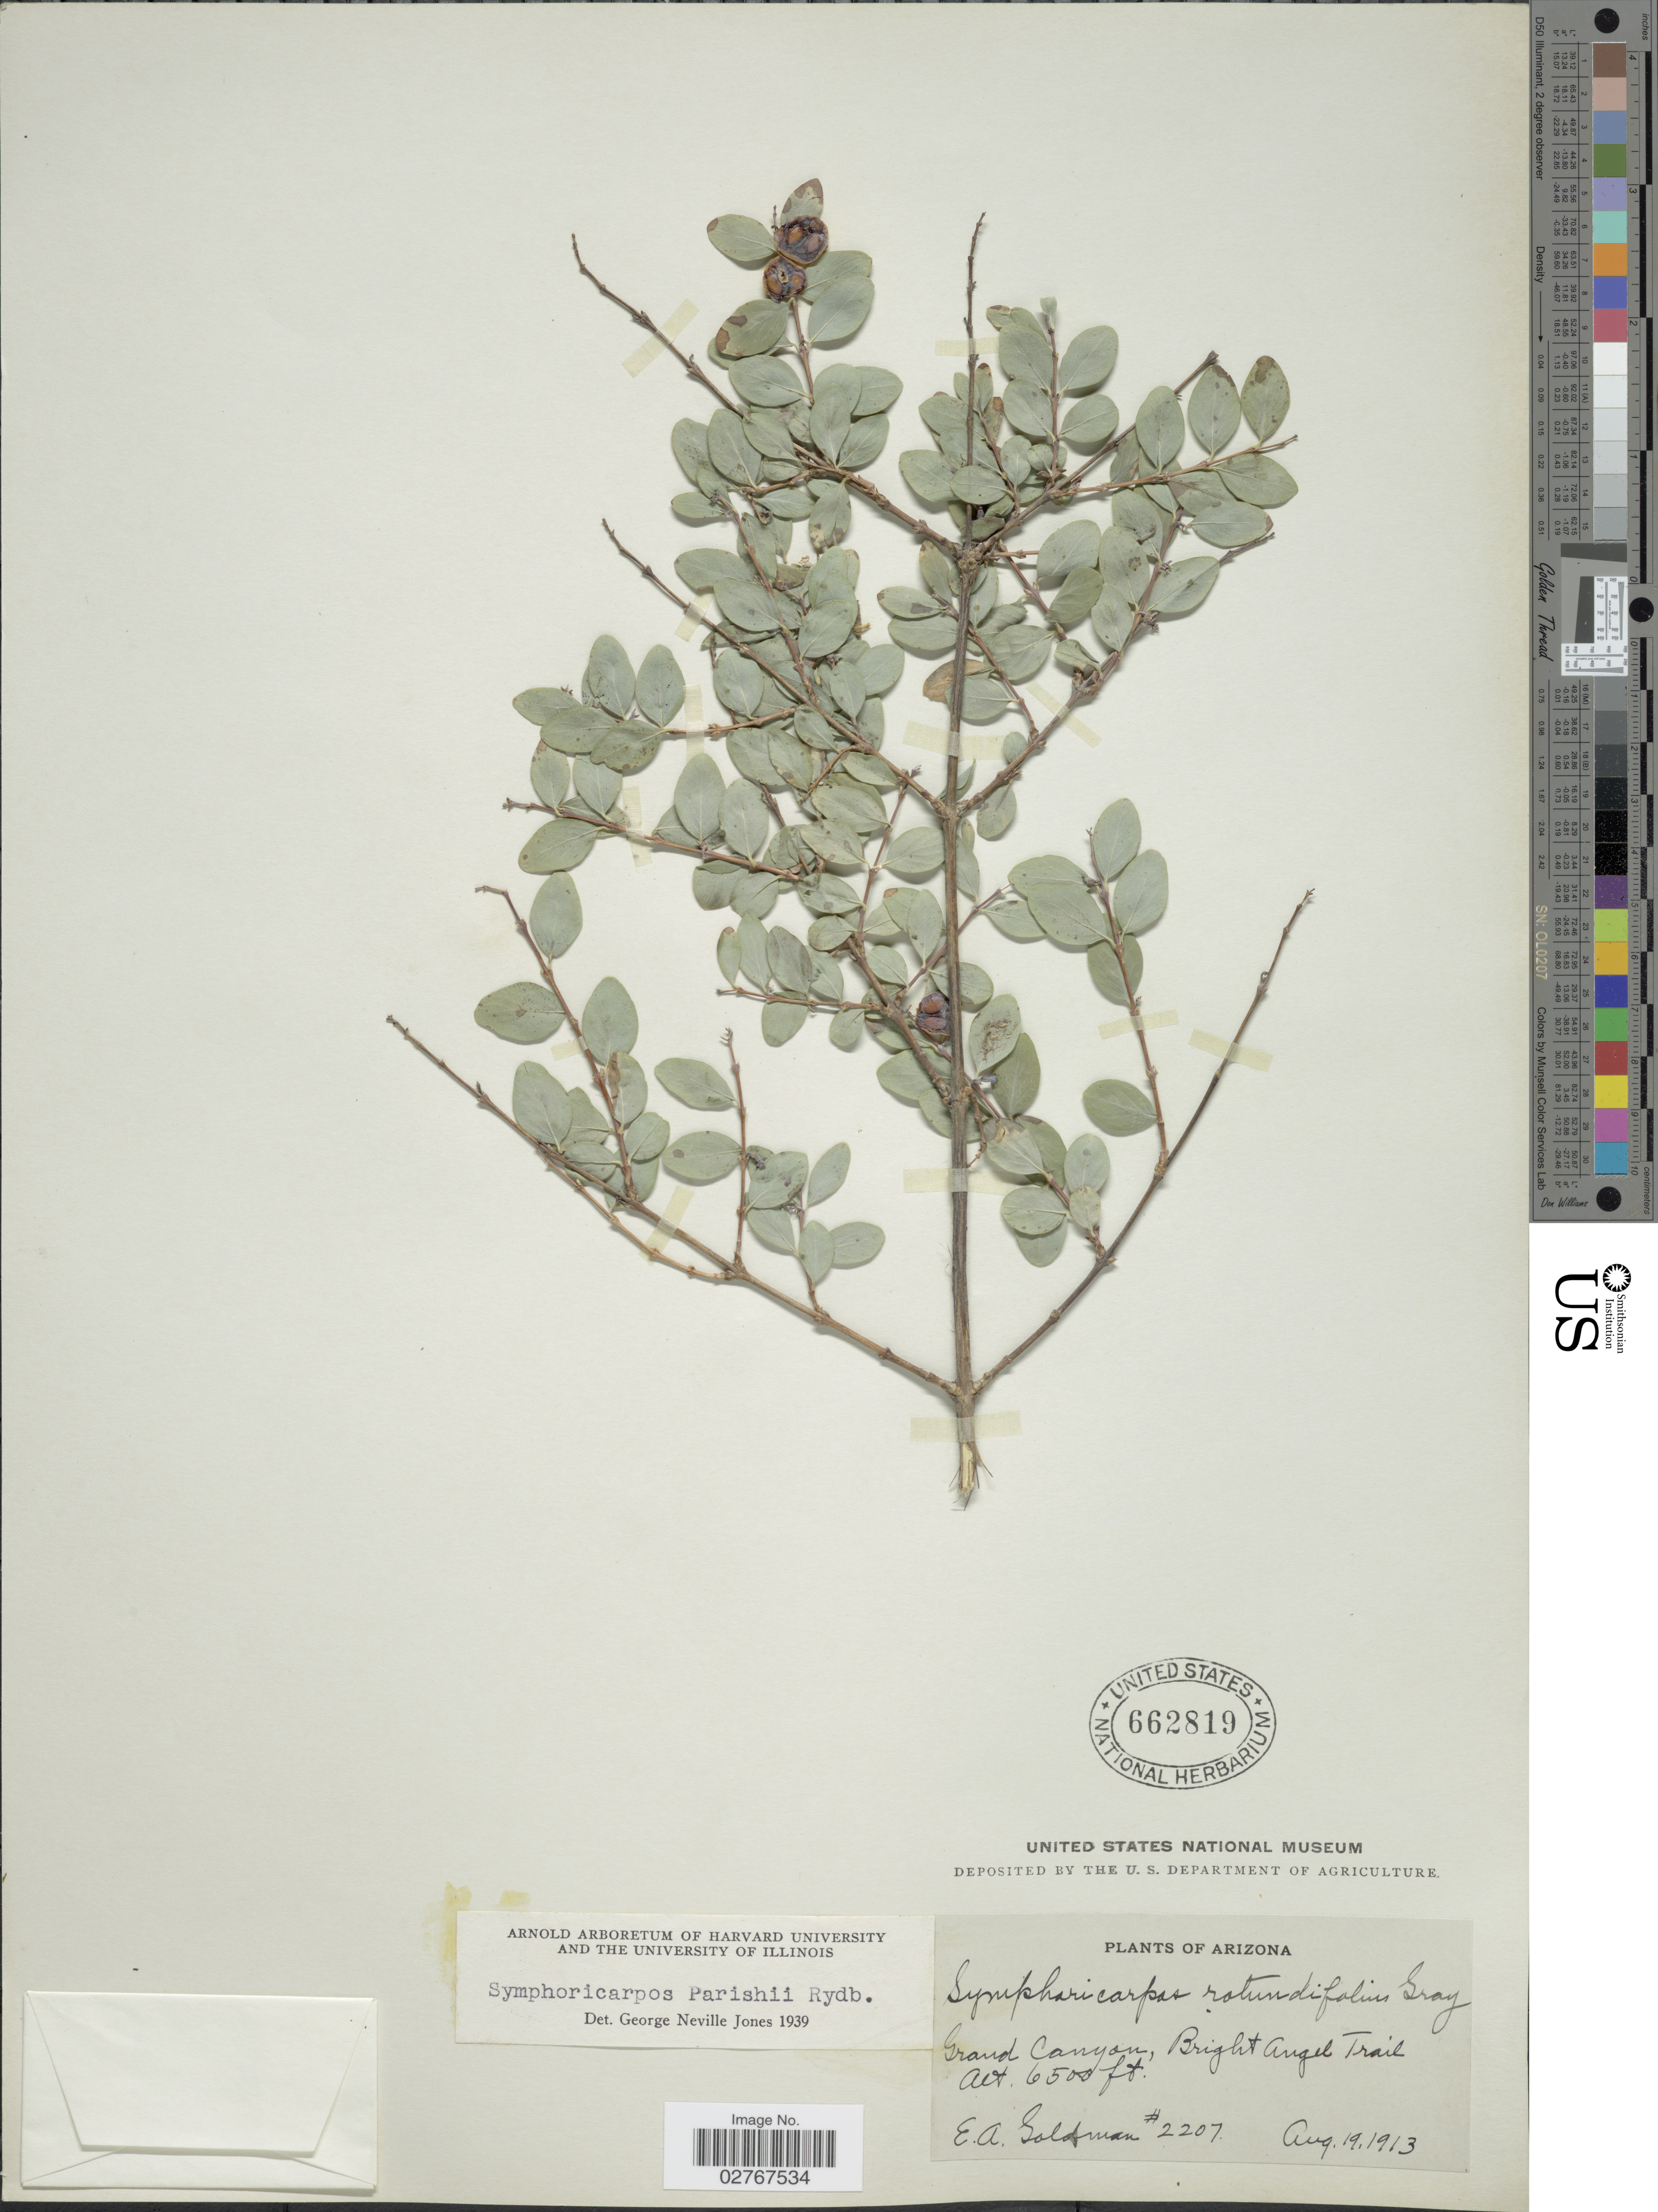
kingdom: Plantae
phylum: Tracheophyta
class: Magnoliopsida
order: Dipsacales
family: Caprifoliaceae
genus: Symphoricarpos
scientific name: Symphoricarpos parishii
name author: Rydb.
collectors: E. A. Goldman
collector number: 2207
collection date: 1913-08-19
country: United States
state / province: Arizona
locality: Grand Canyon, Bright Angel Trail.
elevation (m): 1981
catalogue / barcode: US 662819